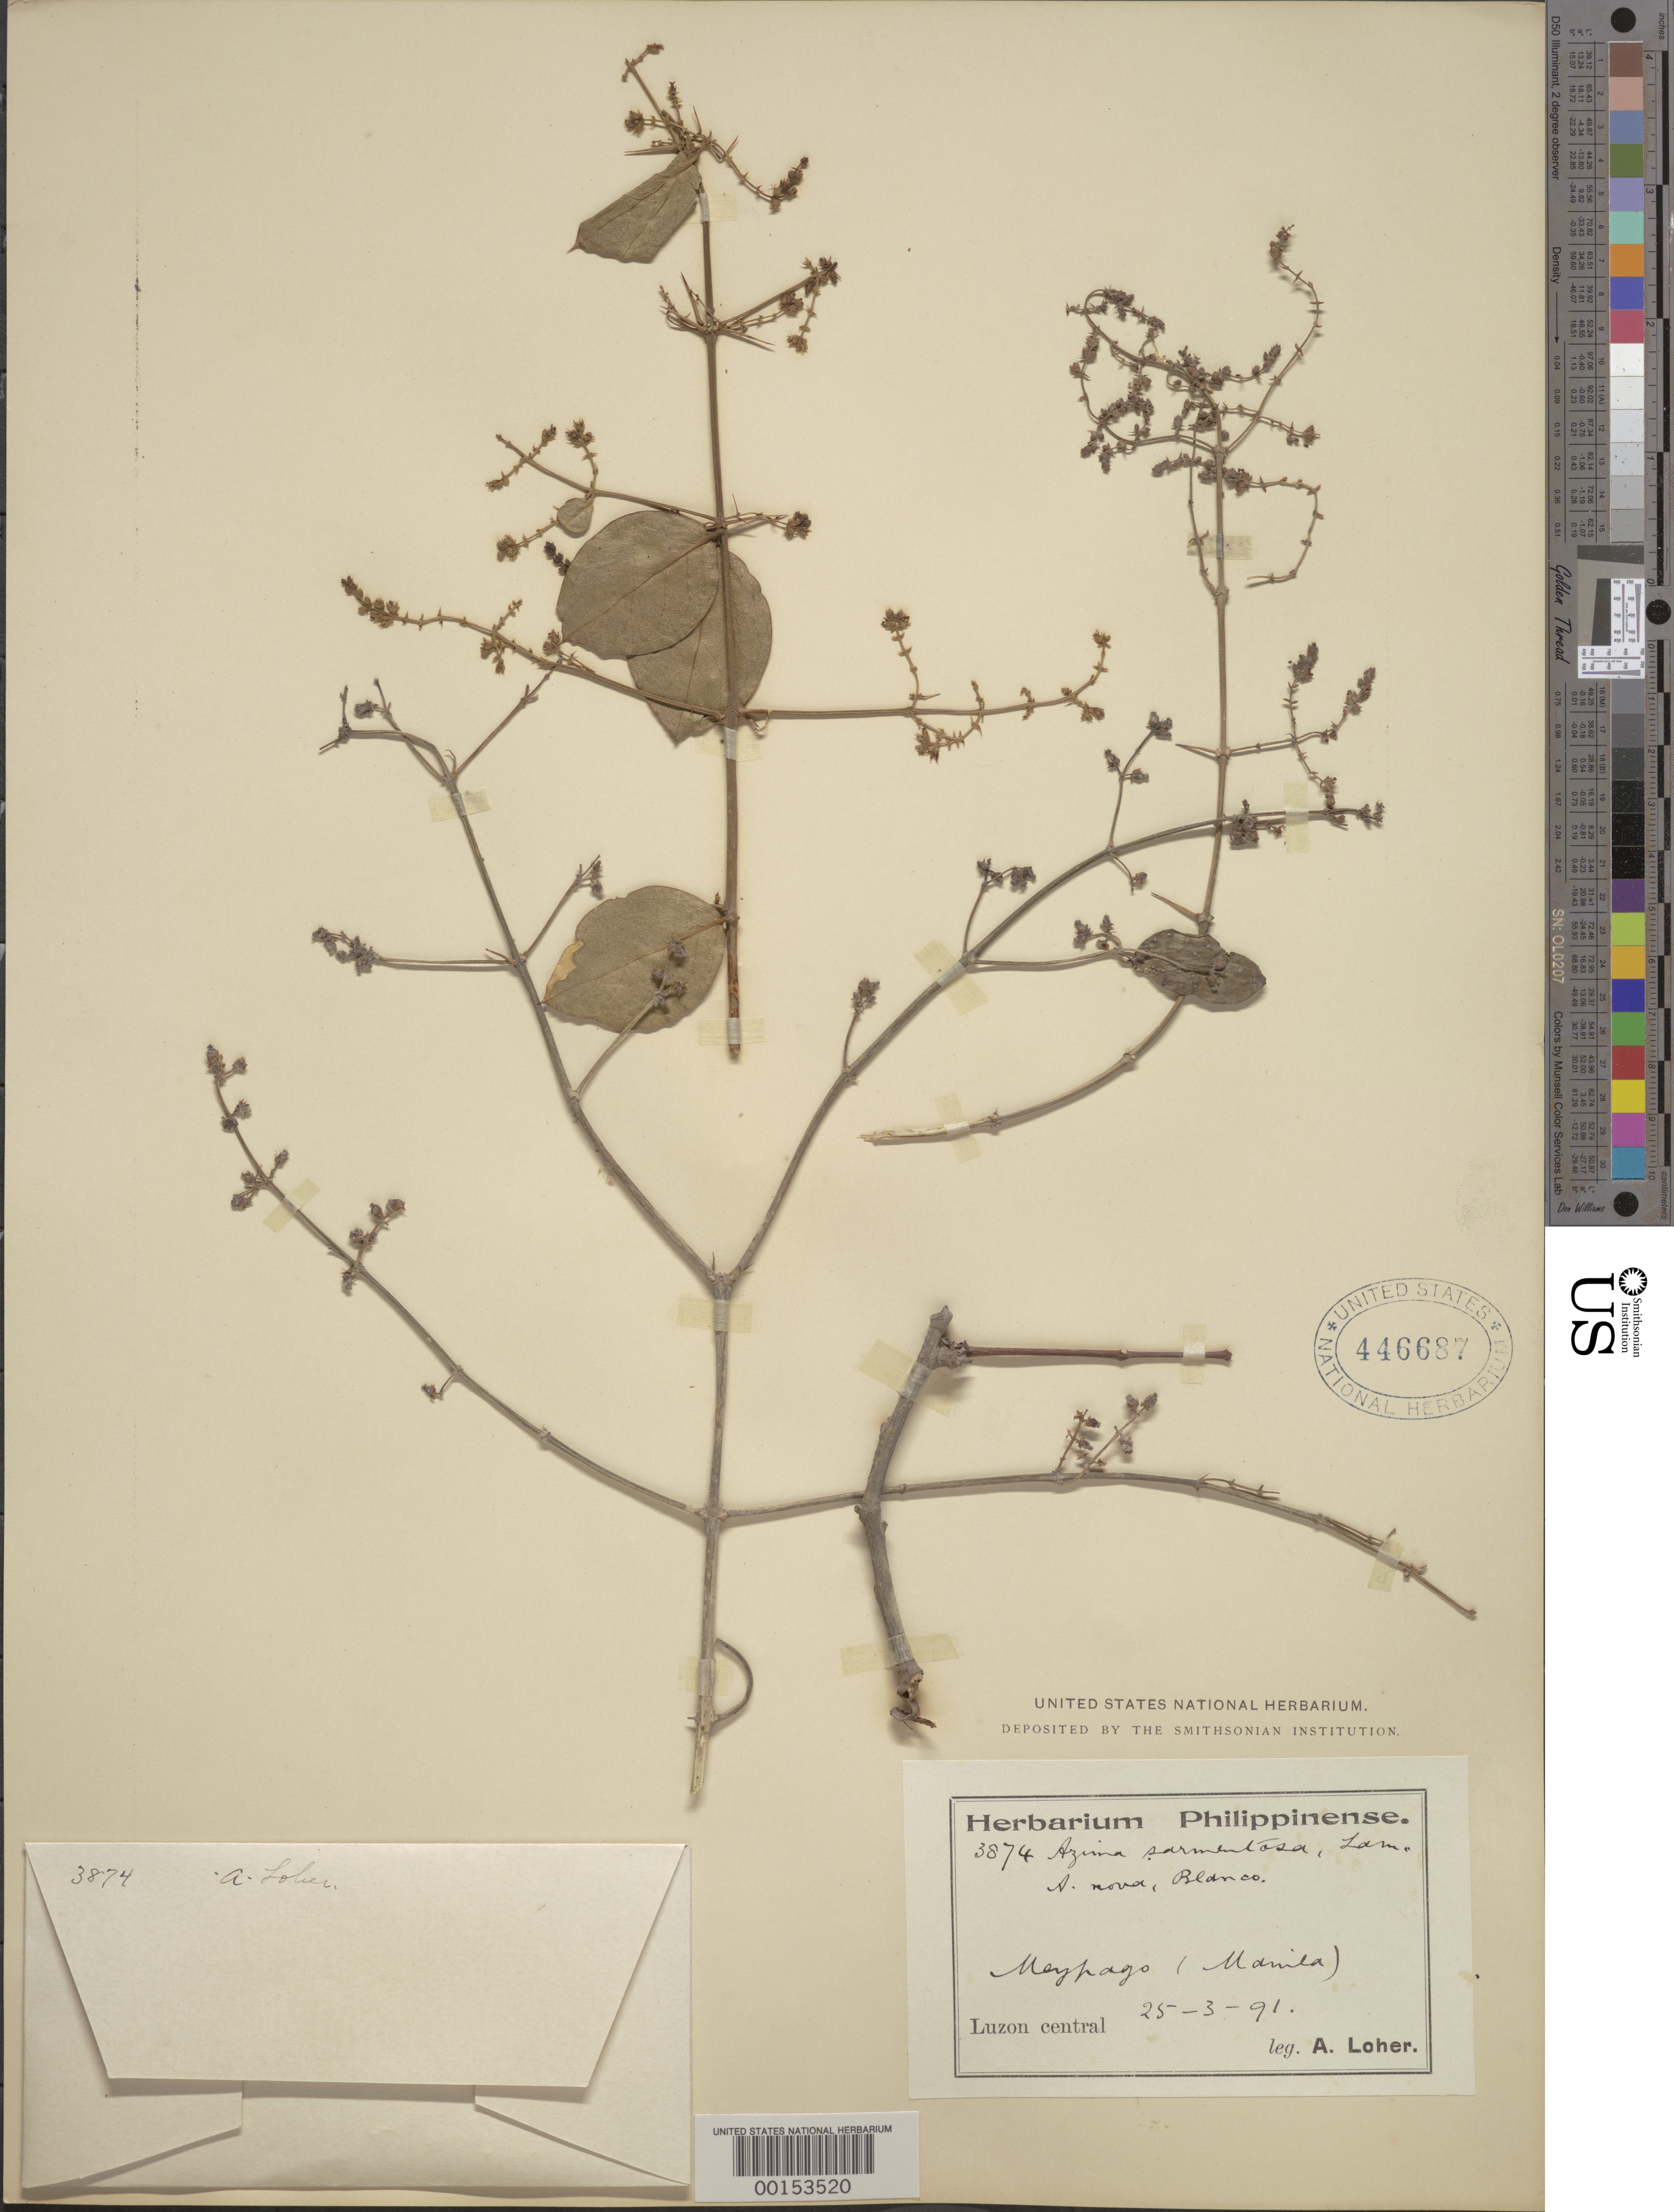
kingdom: Plantae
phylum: Tracheophyta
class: Magnoliopsida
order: Brassicales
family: Salvadoraceae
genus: Azima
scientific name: Azima sarmentosa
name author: (Blume) Benth. & Hook. f.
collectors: A. Loher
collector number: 3874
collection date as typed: Transcribed d/m/y: 25/3/91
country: Philippines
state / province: Central Luzon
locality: Mayhago (Manila). Luzon central.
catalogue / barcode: US 446687